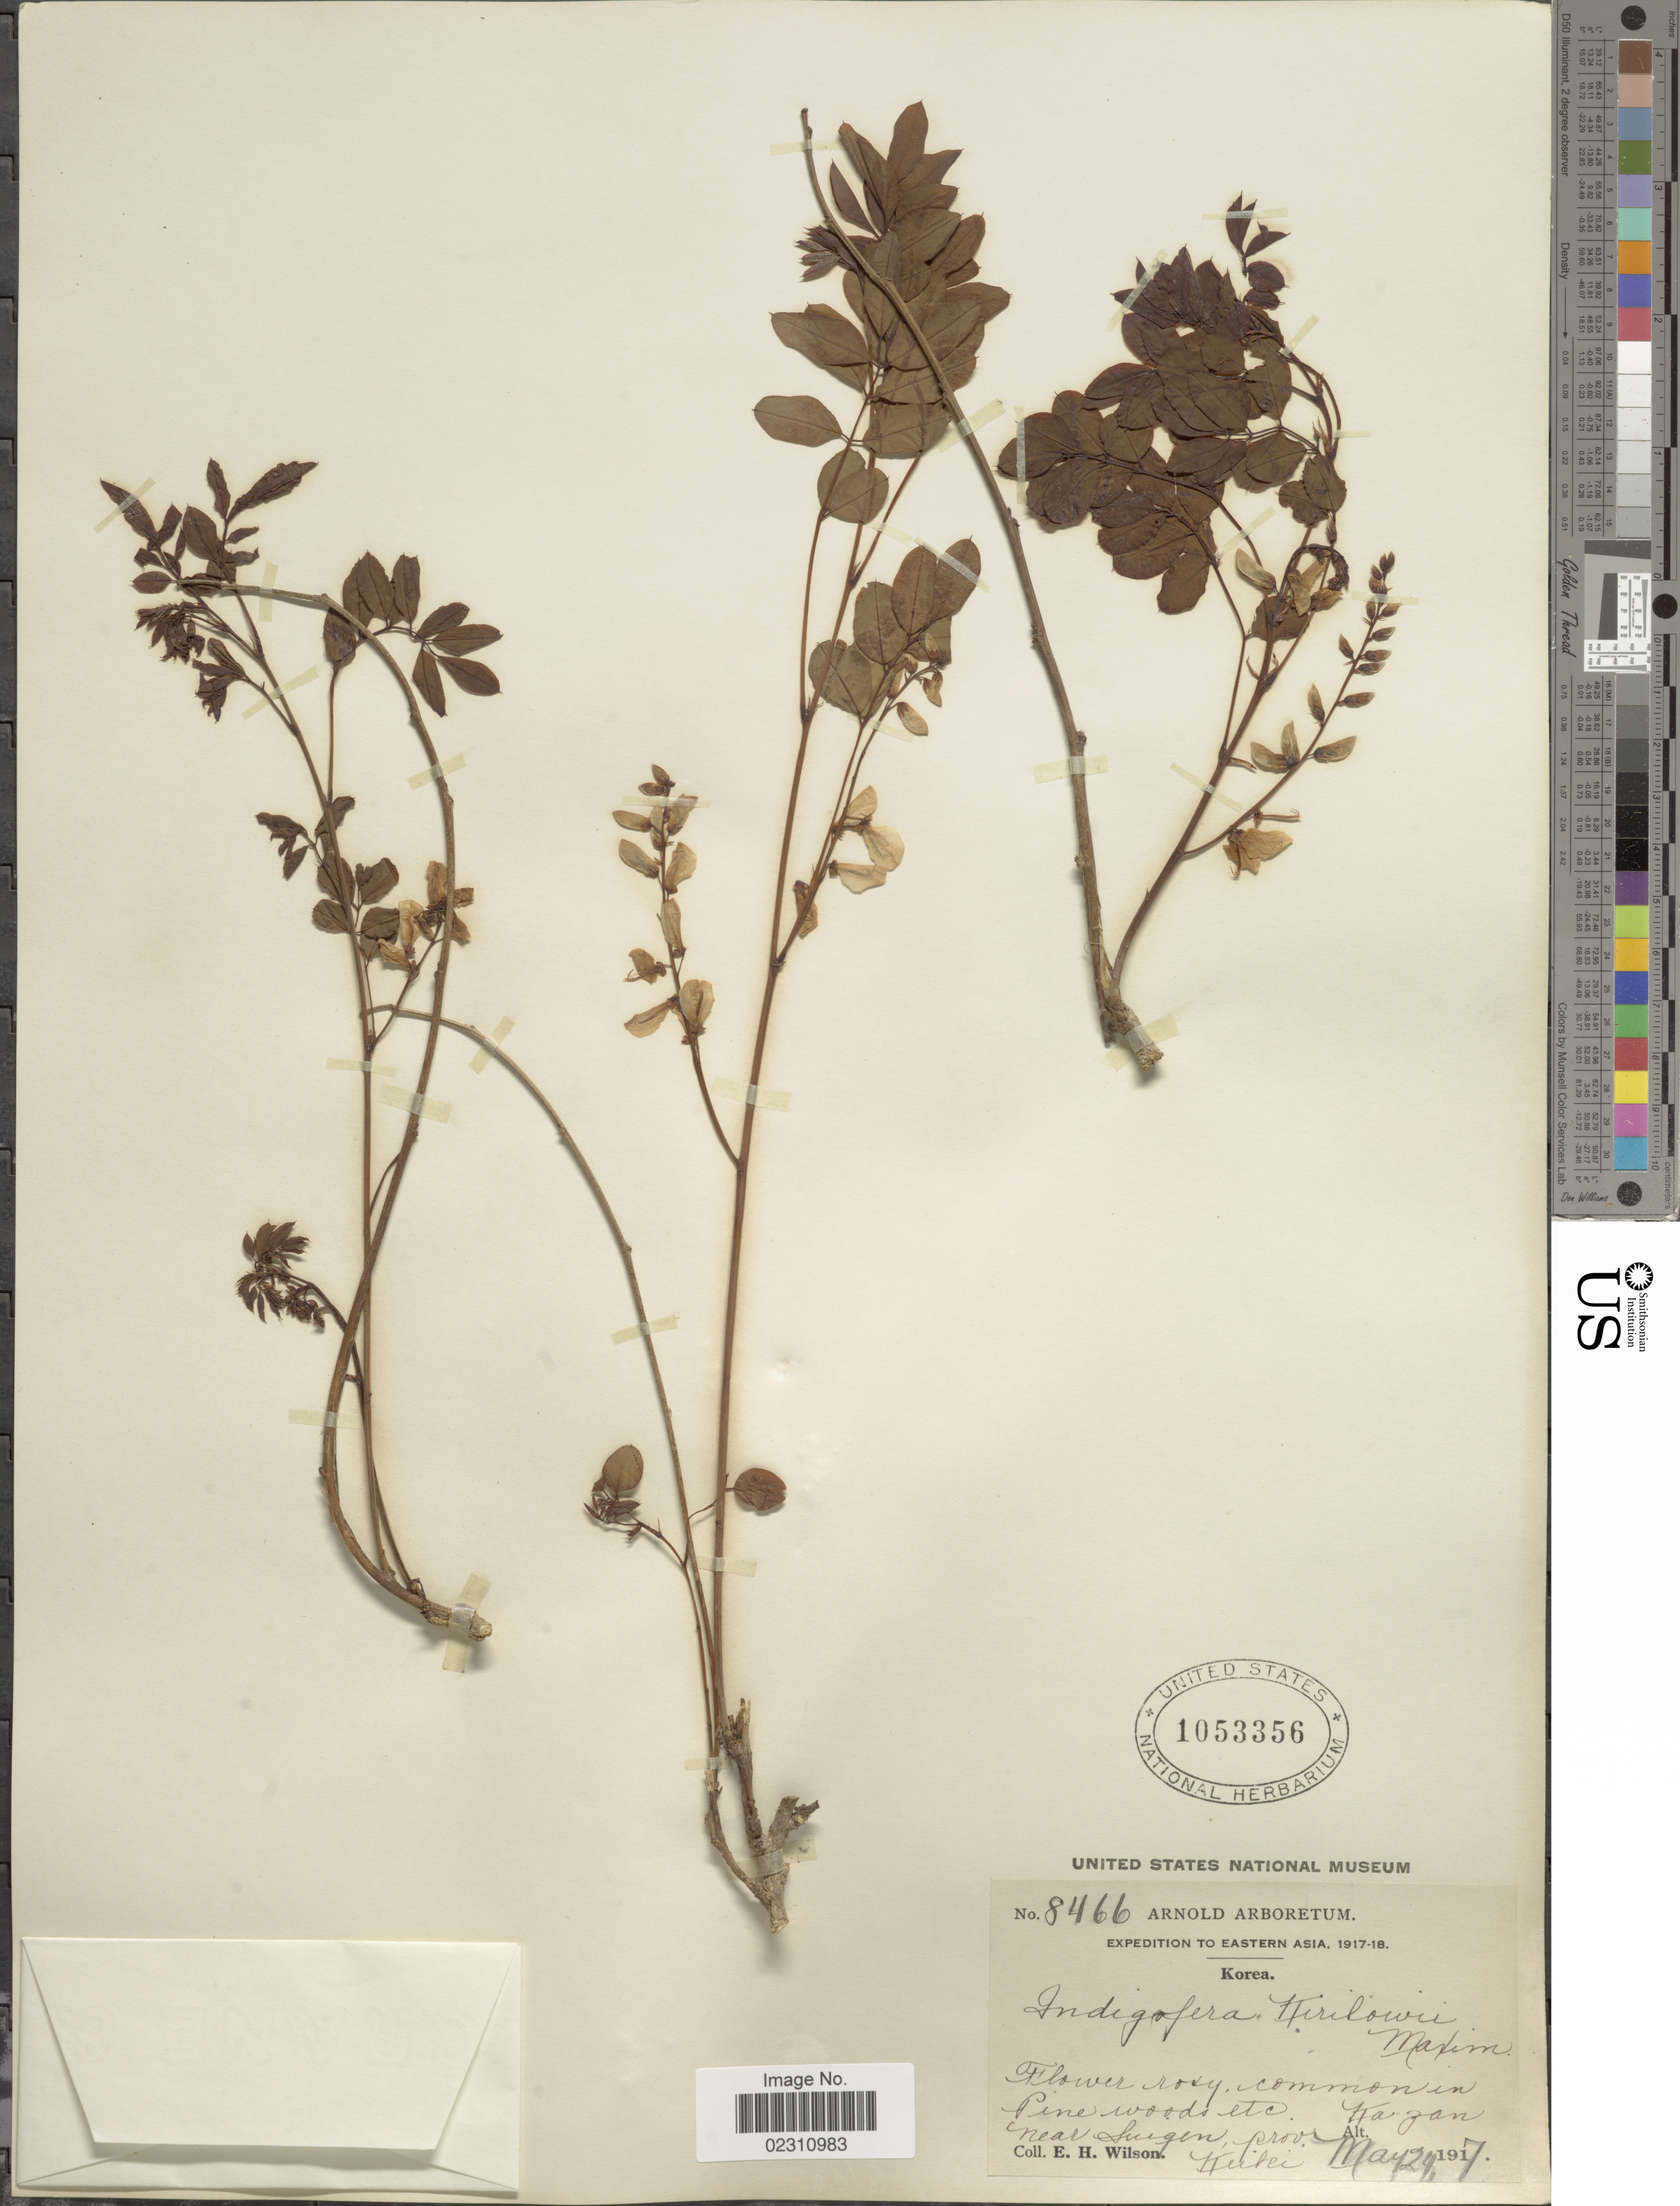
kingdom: Plantae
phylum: Tracheophyta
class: Magnoliopsida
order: Fabales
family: Fabaceae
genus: Indigofera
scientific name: Indigofera kirilowii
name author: Palib.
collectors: E. Wilson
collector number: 8466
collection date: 1917-05-24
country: South Korea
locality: Kazan near Suigen. Prov. Keiki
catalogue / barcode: US 1053356